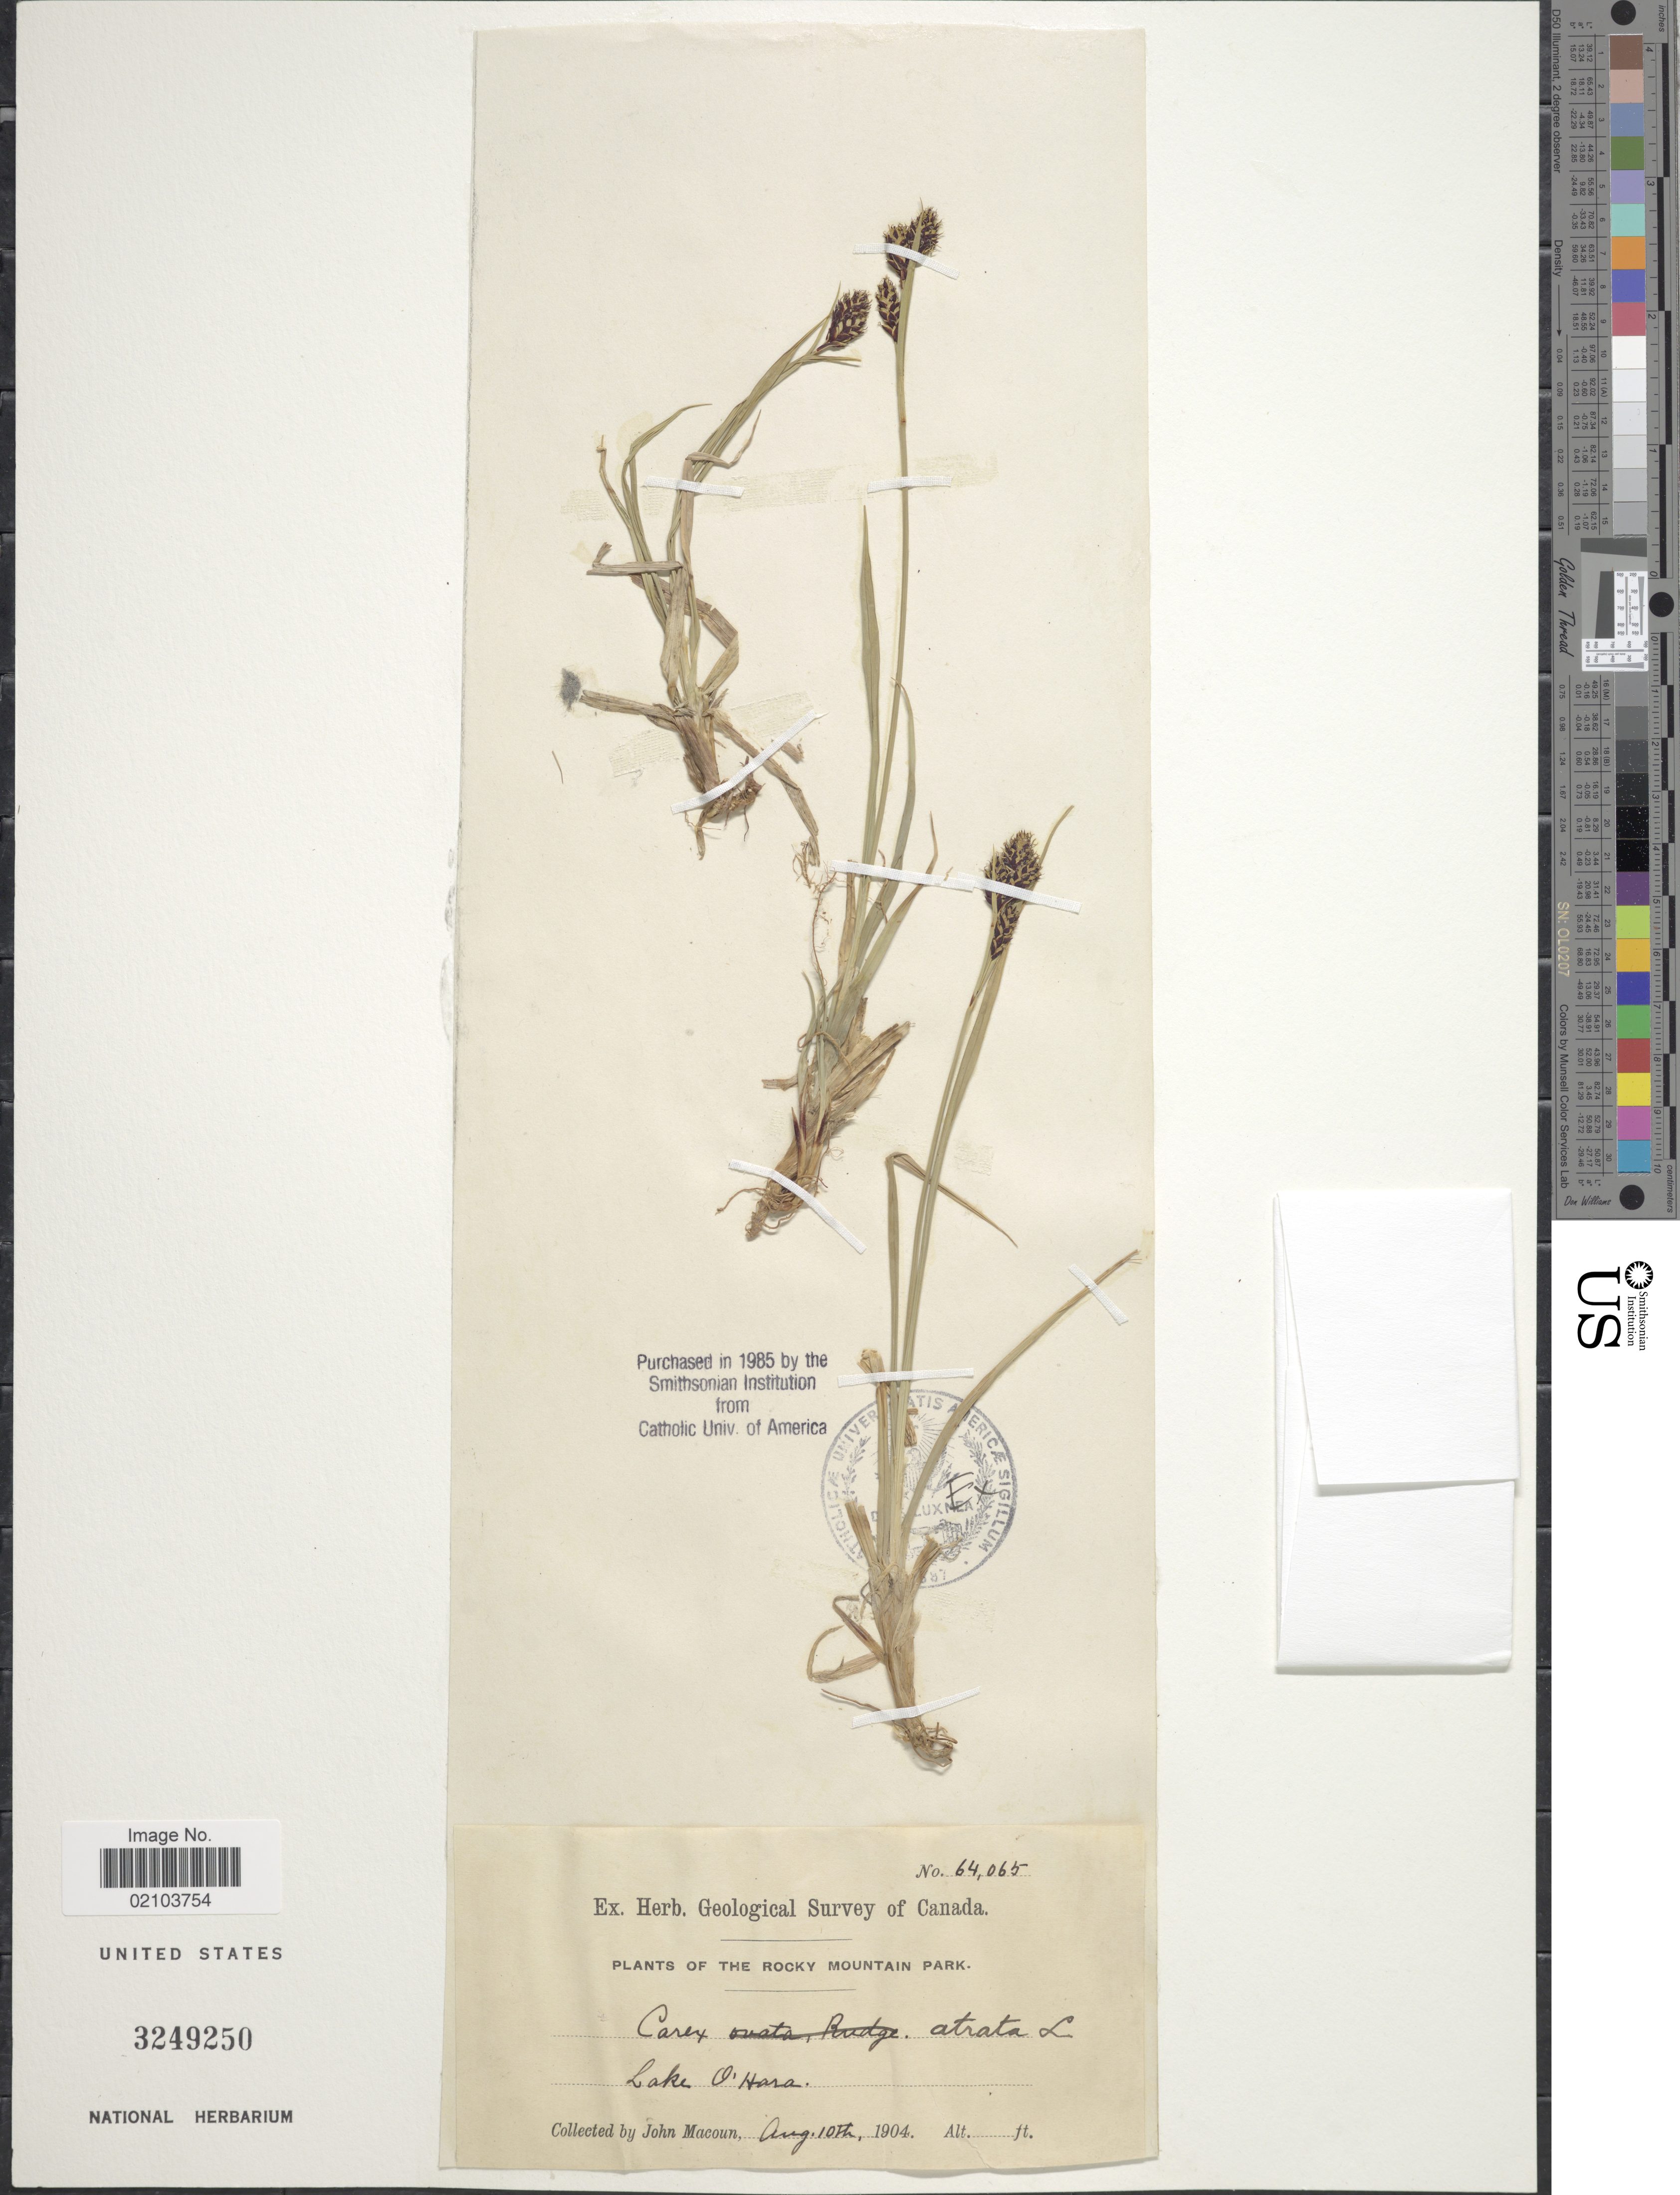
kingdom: Plantae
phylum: Tracheophyta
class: Liliopsida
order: Poales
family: Cyperaceae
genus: Carex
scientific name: Carex atrata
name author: L.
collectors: J. Macoun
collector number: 64065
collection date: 1904-08-10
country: Canada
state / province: British Columbia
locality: Rocky Mountain Park. Lake O'Hara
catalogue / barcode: US 3249250